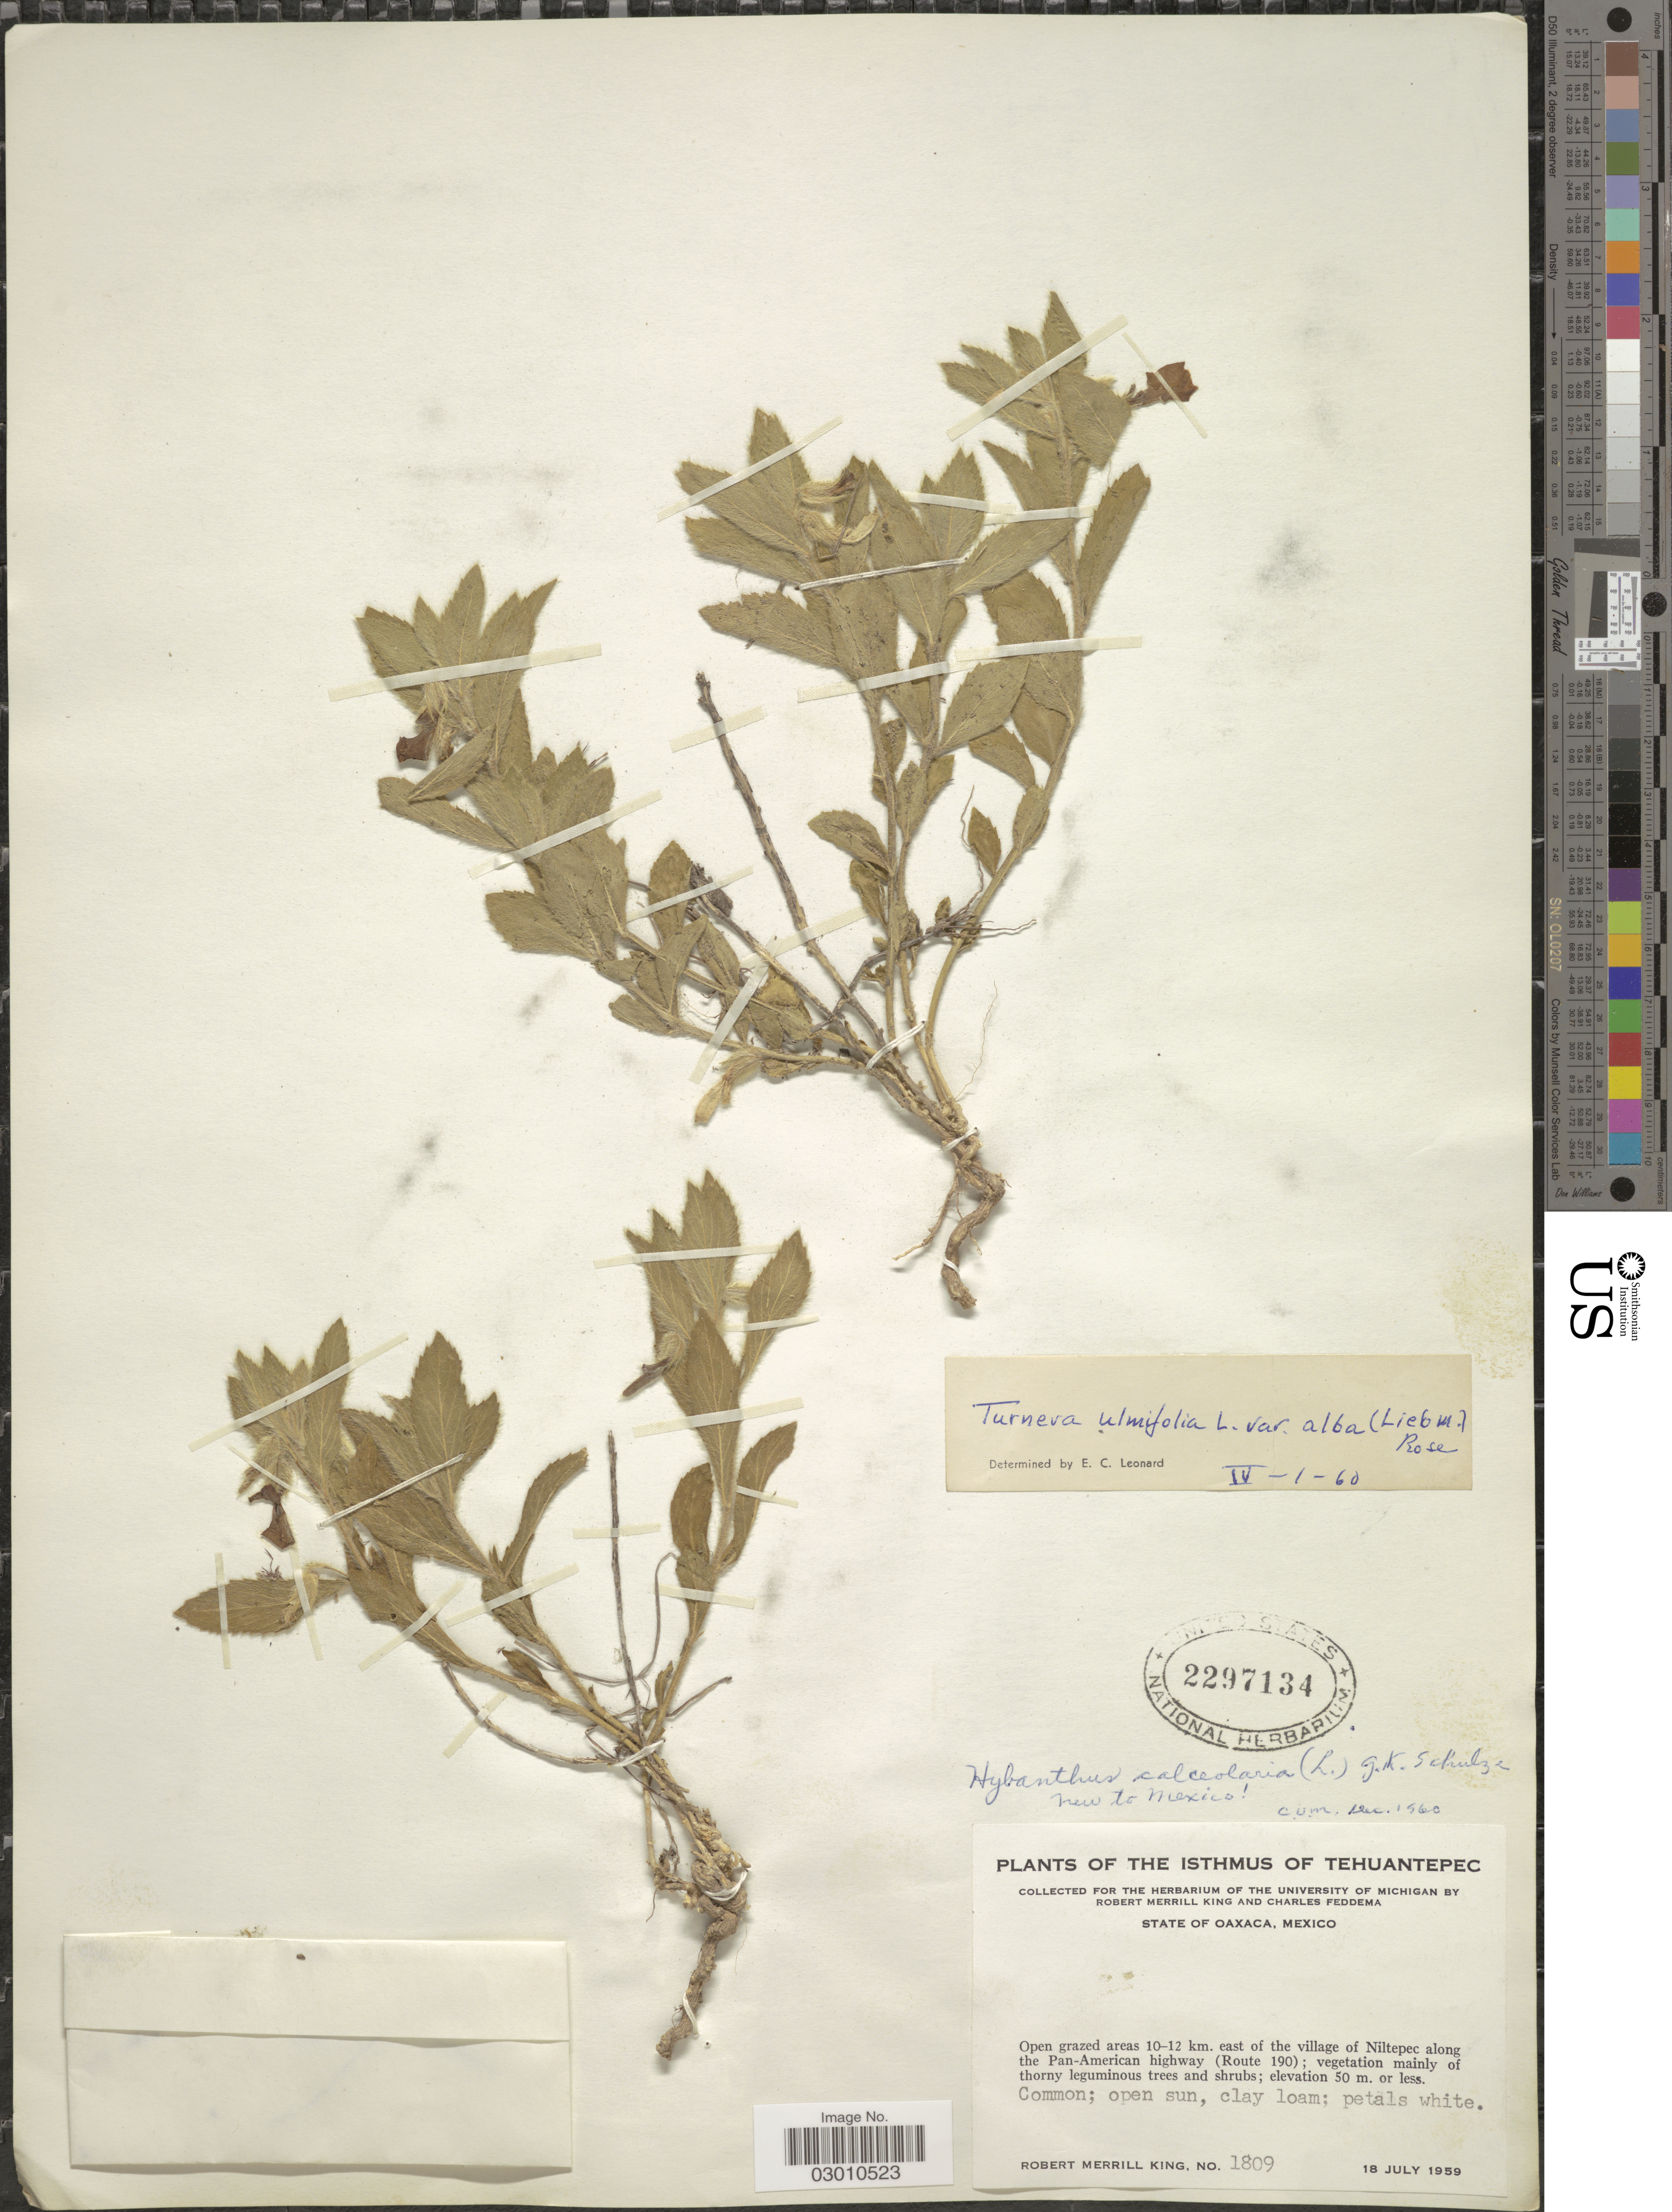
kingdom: Plantae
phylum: Tracheophyta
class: Magnoliopsida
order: Malpighiales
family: Violaceae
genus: Pombalia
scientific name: Pombalia calceolaria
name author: (L.) Paula-Souza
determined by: Strong, Mark T., (BOT), Smithsonian Institution - National Museum of Natural History (UNITED STATES)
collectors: R. M. King & C. Feddema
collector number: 1809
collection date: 1959-07-18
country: Mexico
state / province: Oaxaca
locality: Isthmus of Tehuantepec. Open grazed areas 10-12 km. east of the village of Niltepec along the Pan-American highway (Route 190).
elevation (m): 50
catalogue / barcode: US 2297134